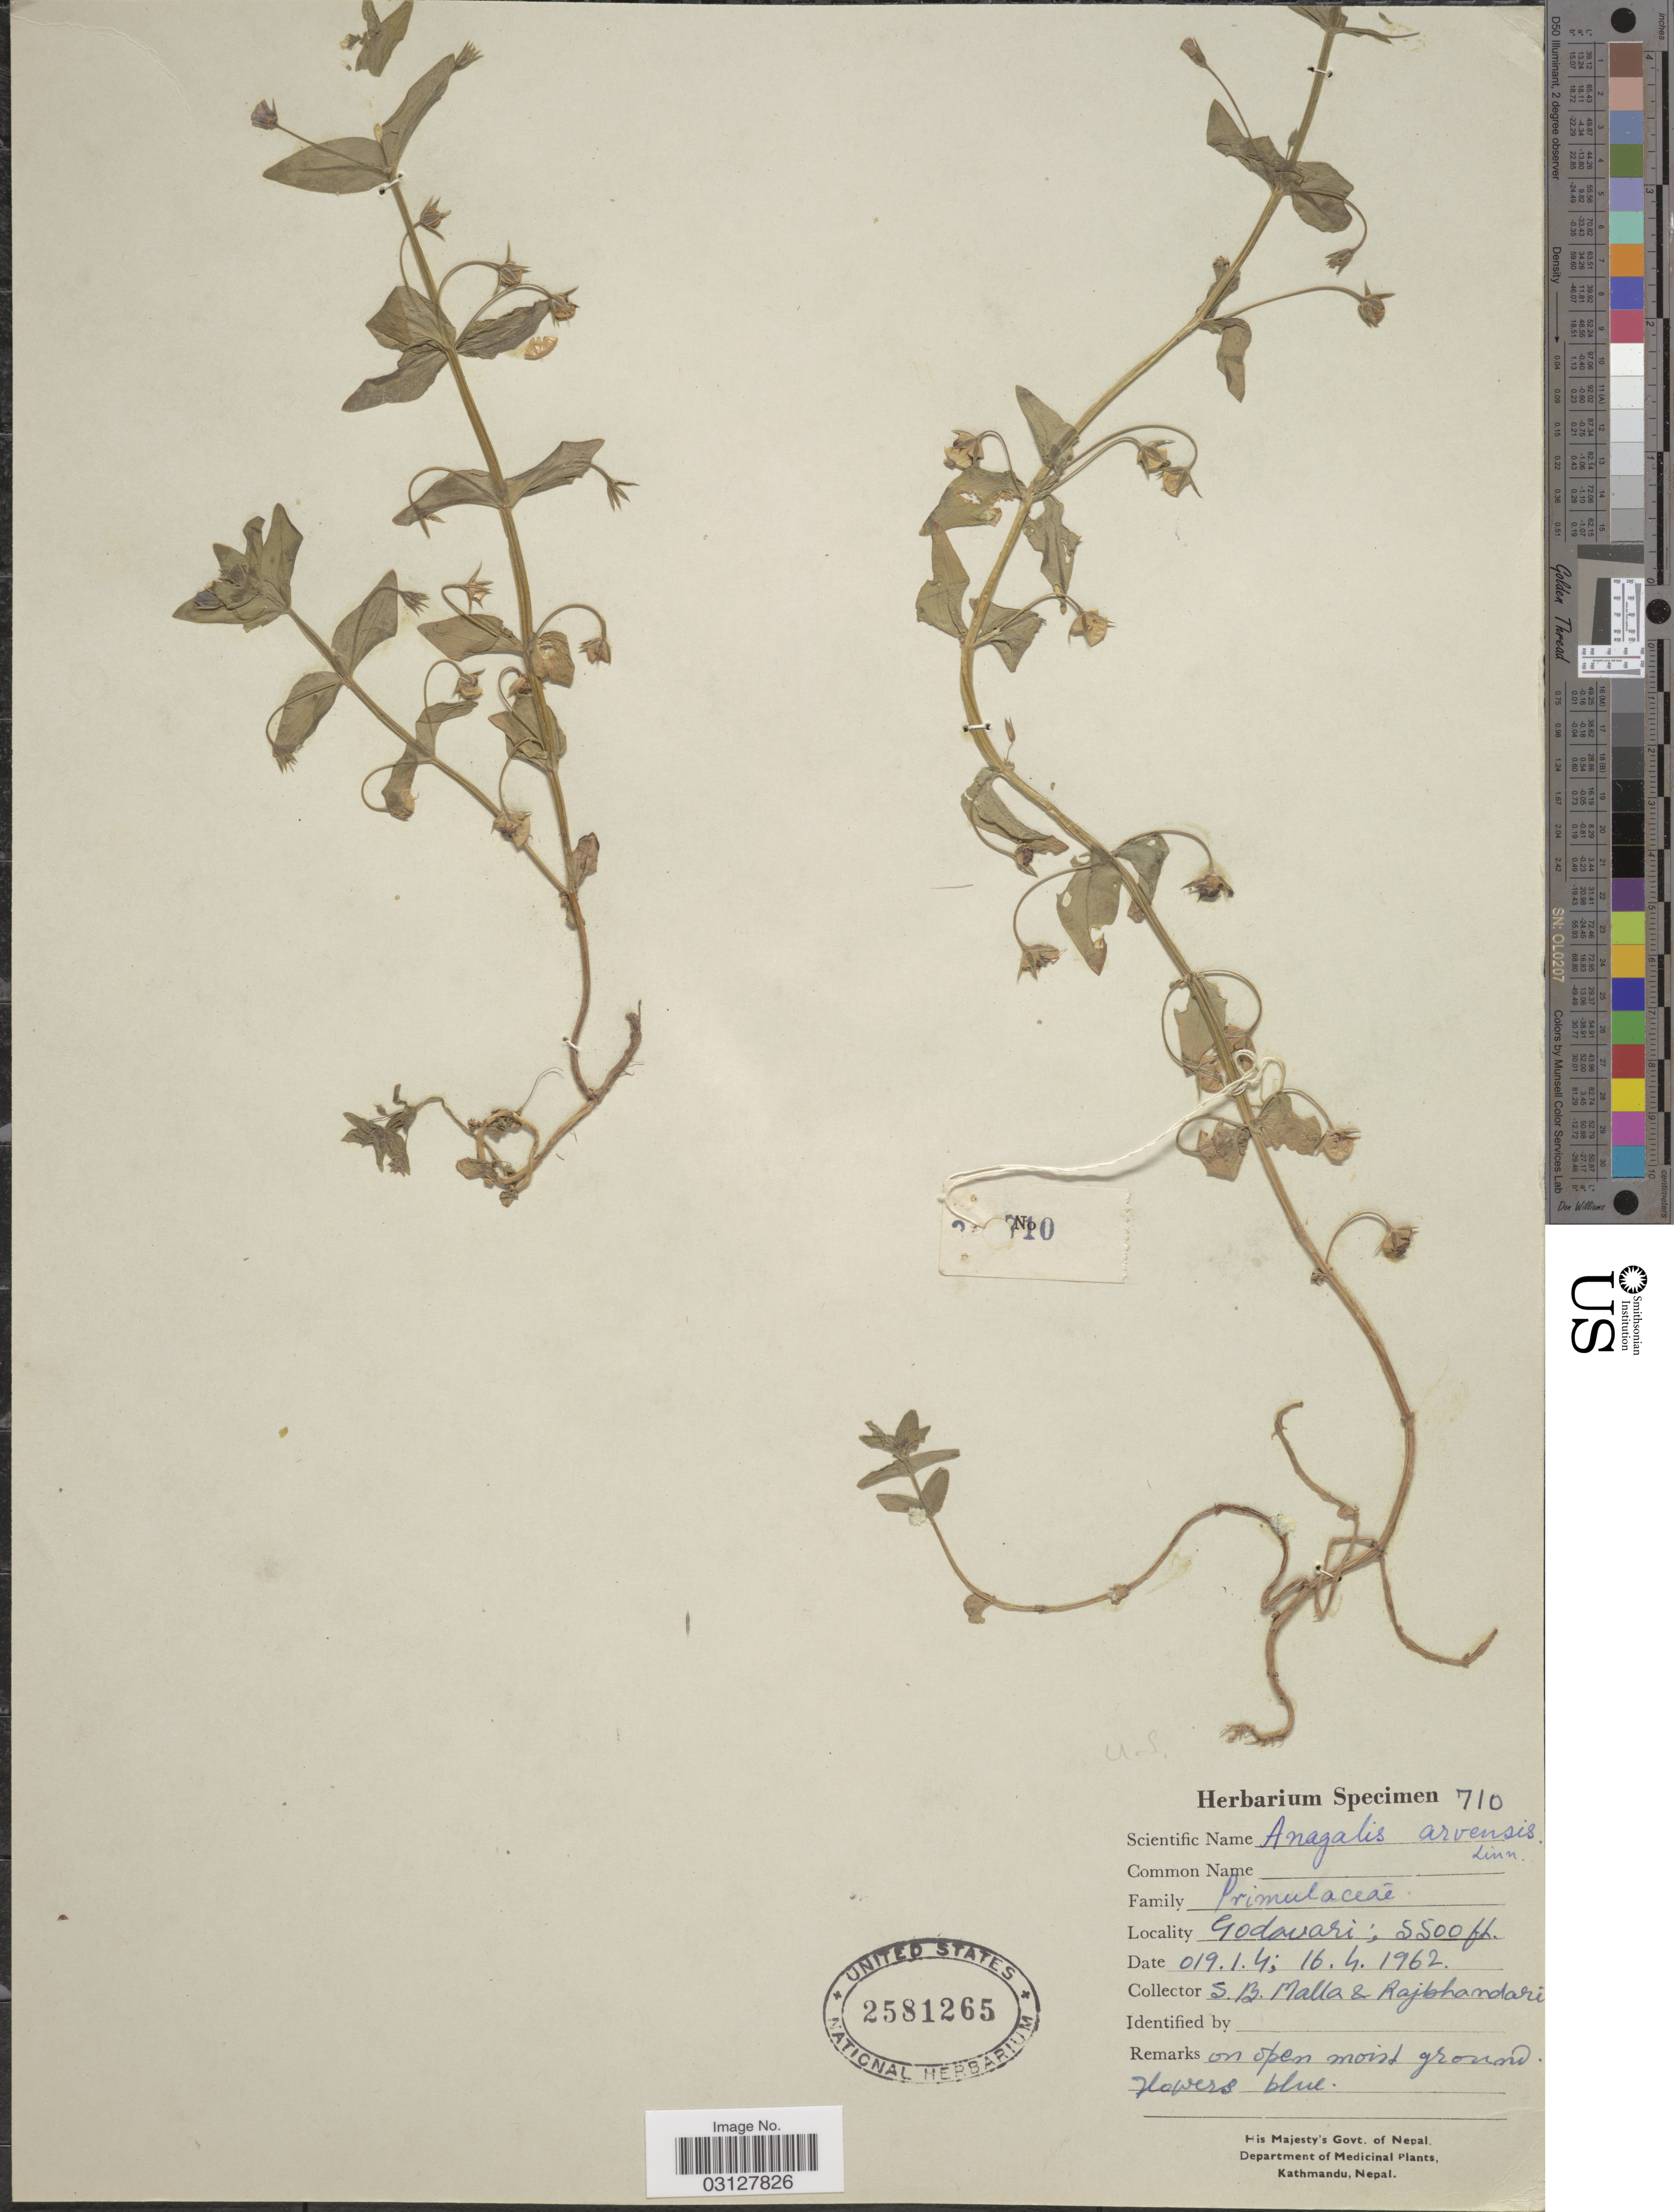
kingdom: Plantae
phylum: Tracheophyta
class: Magnoliopsida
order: Ericales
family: Primulaceae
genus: Anagallis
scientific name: Anagallis arvensis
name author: L.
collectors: S. Malla & Rajbhandari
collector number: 710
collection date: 1962-04-16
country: Nepal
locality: Godavari.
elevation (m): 1676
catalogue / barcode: US 2581265